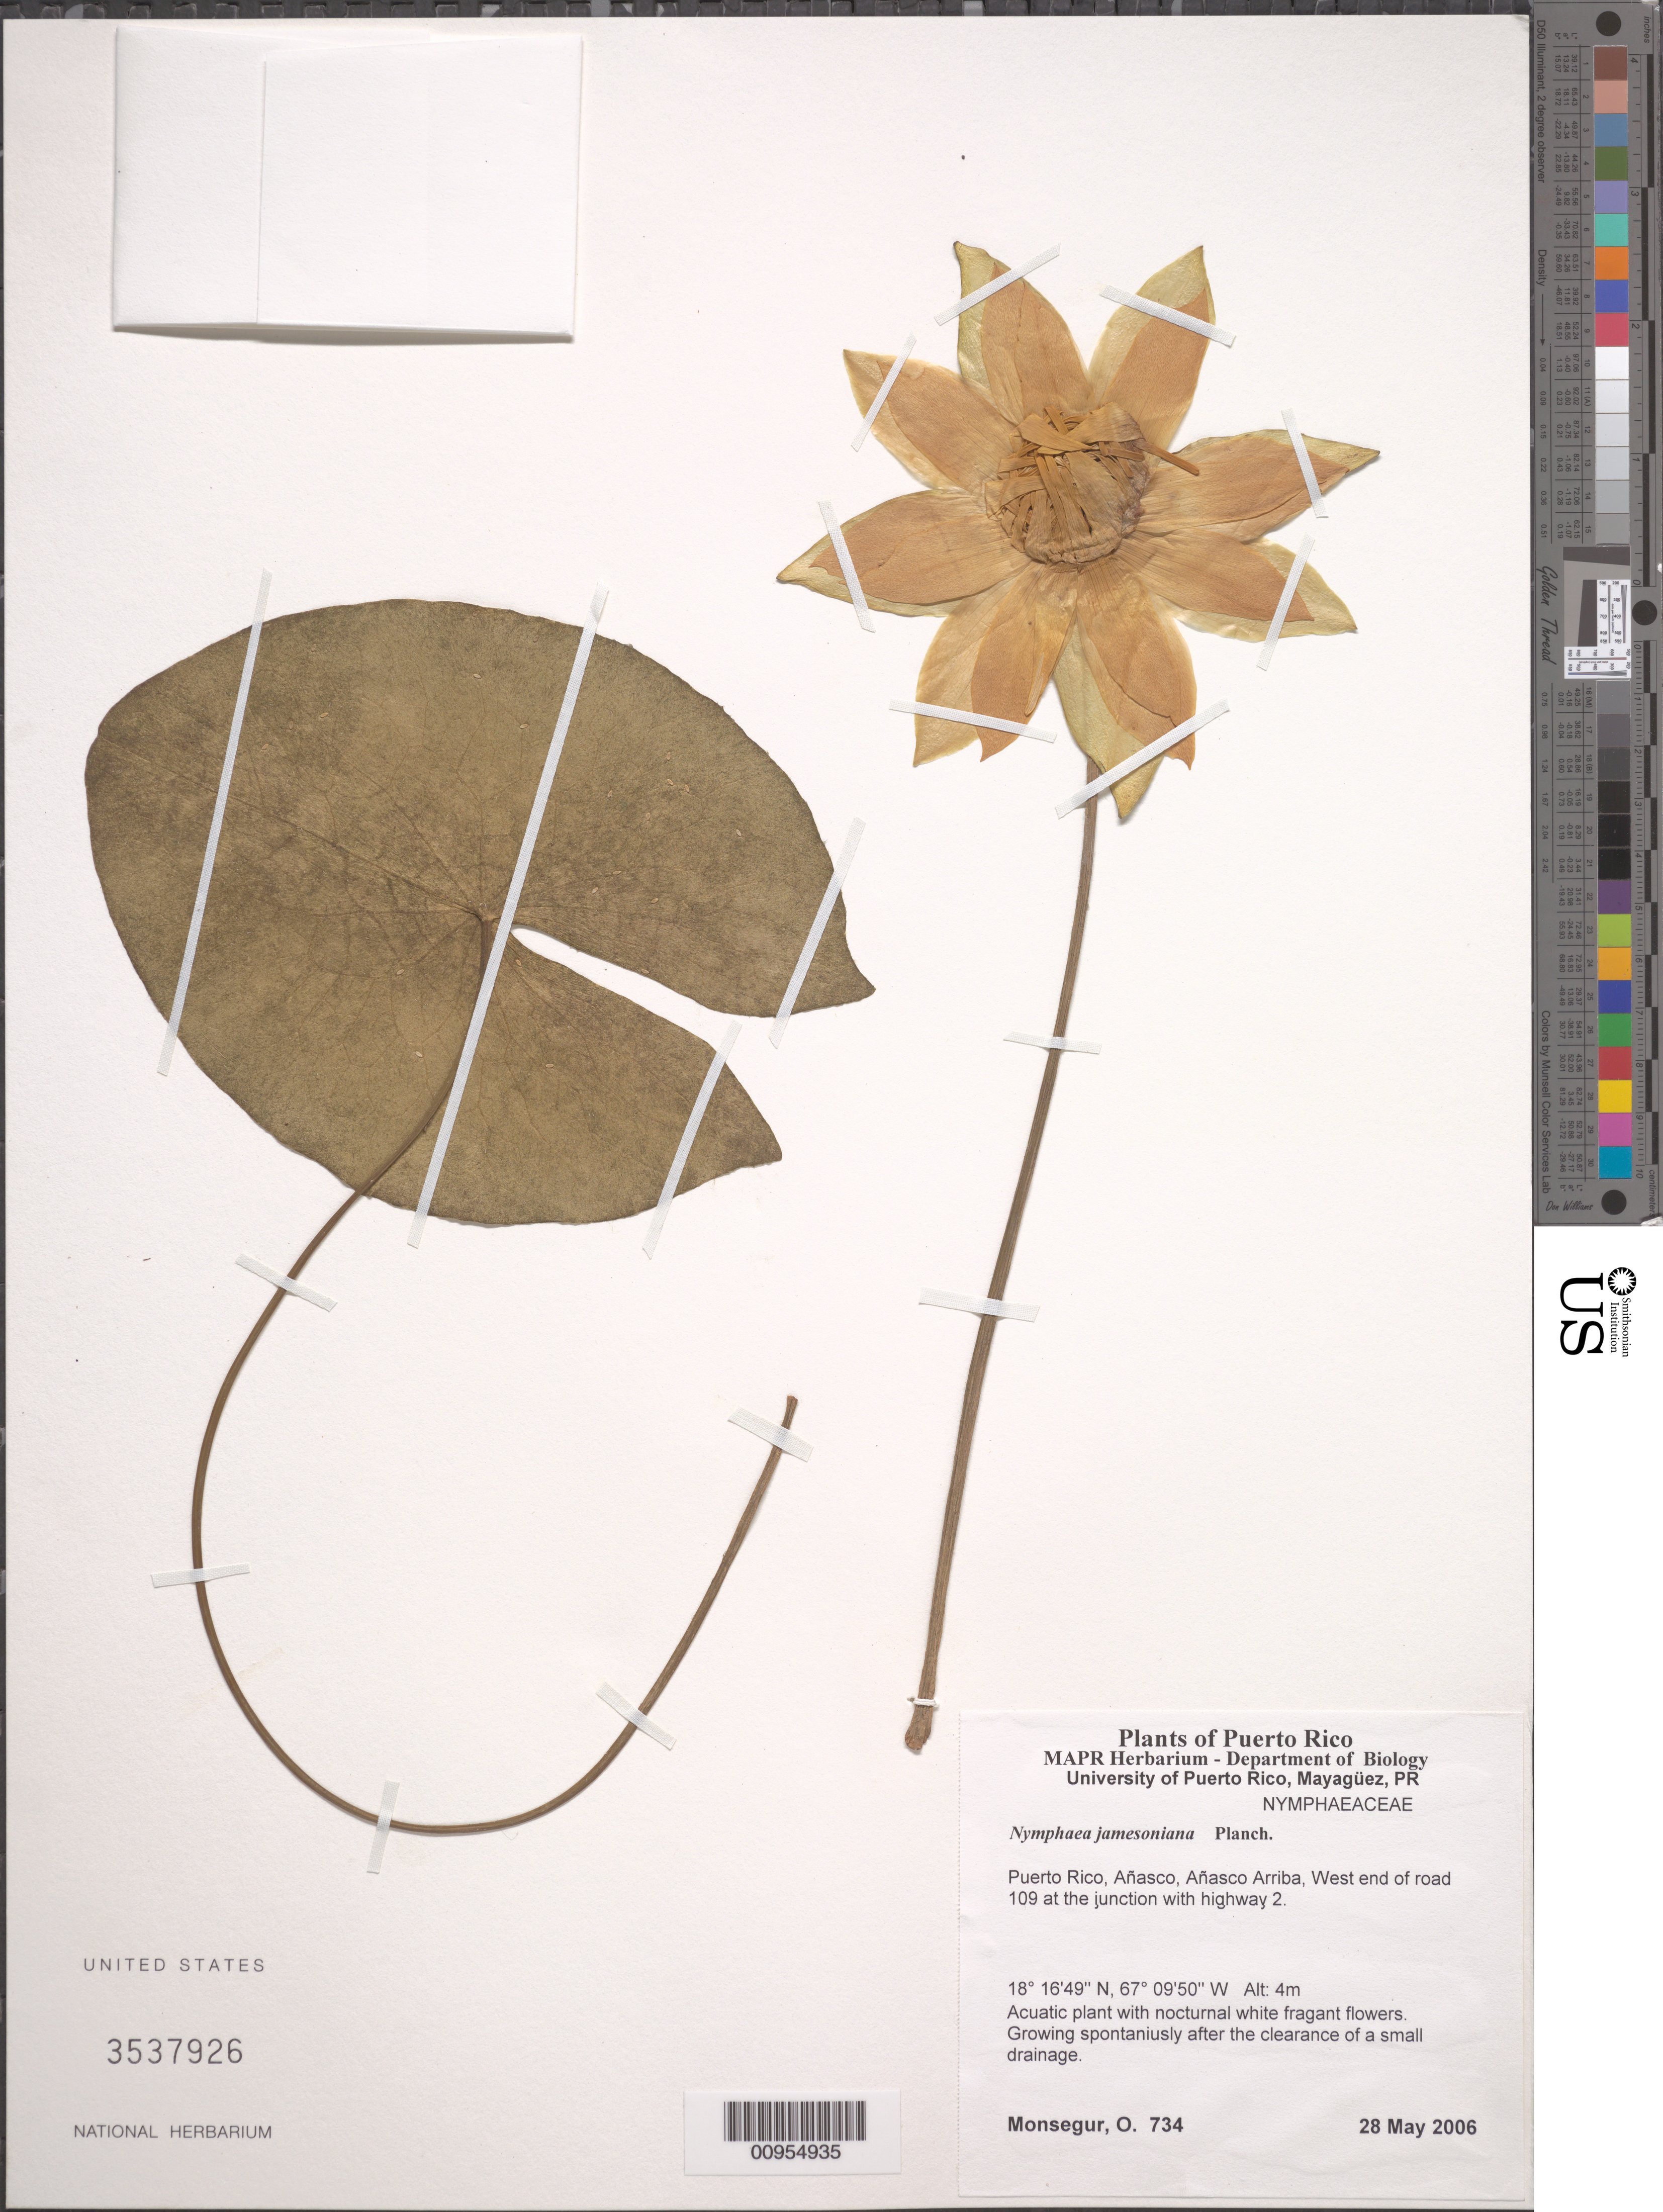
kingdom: Plantae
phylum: Tracheophyta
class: Magnoliopsida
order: Nymphaeales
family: Nymphaeaceae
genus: Nymphaea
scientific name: Nymphaea jamesoniana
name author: Planch.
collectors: O. Monsegur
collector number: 734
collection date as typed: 28 May 2006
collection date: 2006-05-28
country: Puerto Rico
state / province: Añasco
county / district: Añasco Arriba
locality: West end of road 109 at the junction with highway 2.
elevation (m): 4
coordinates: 18.16488, 67.09503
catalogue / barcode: US 3537926